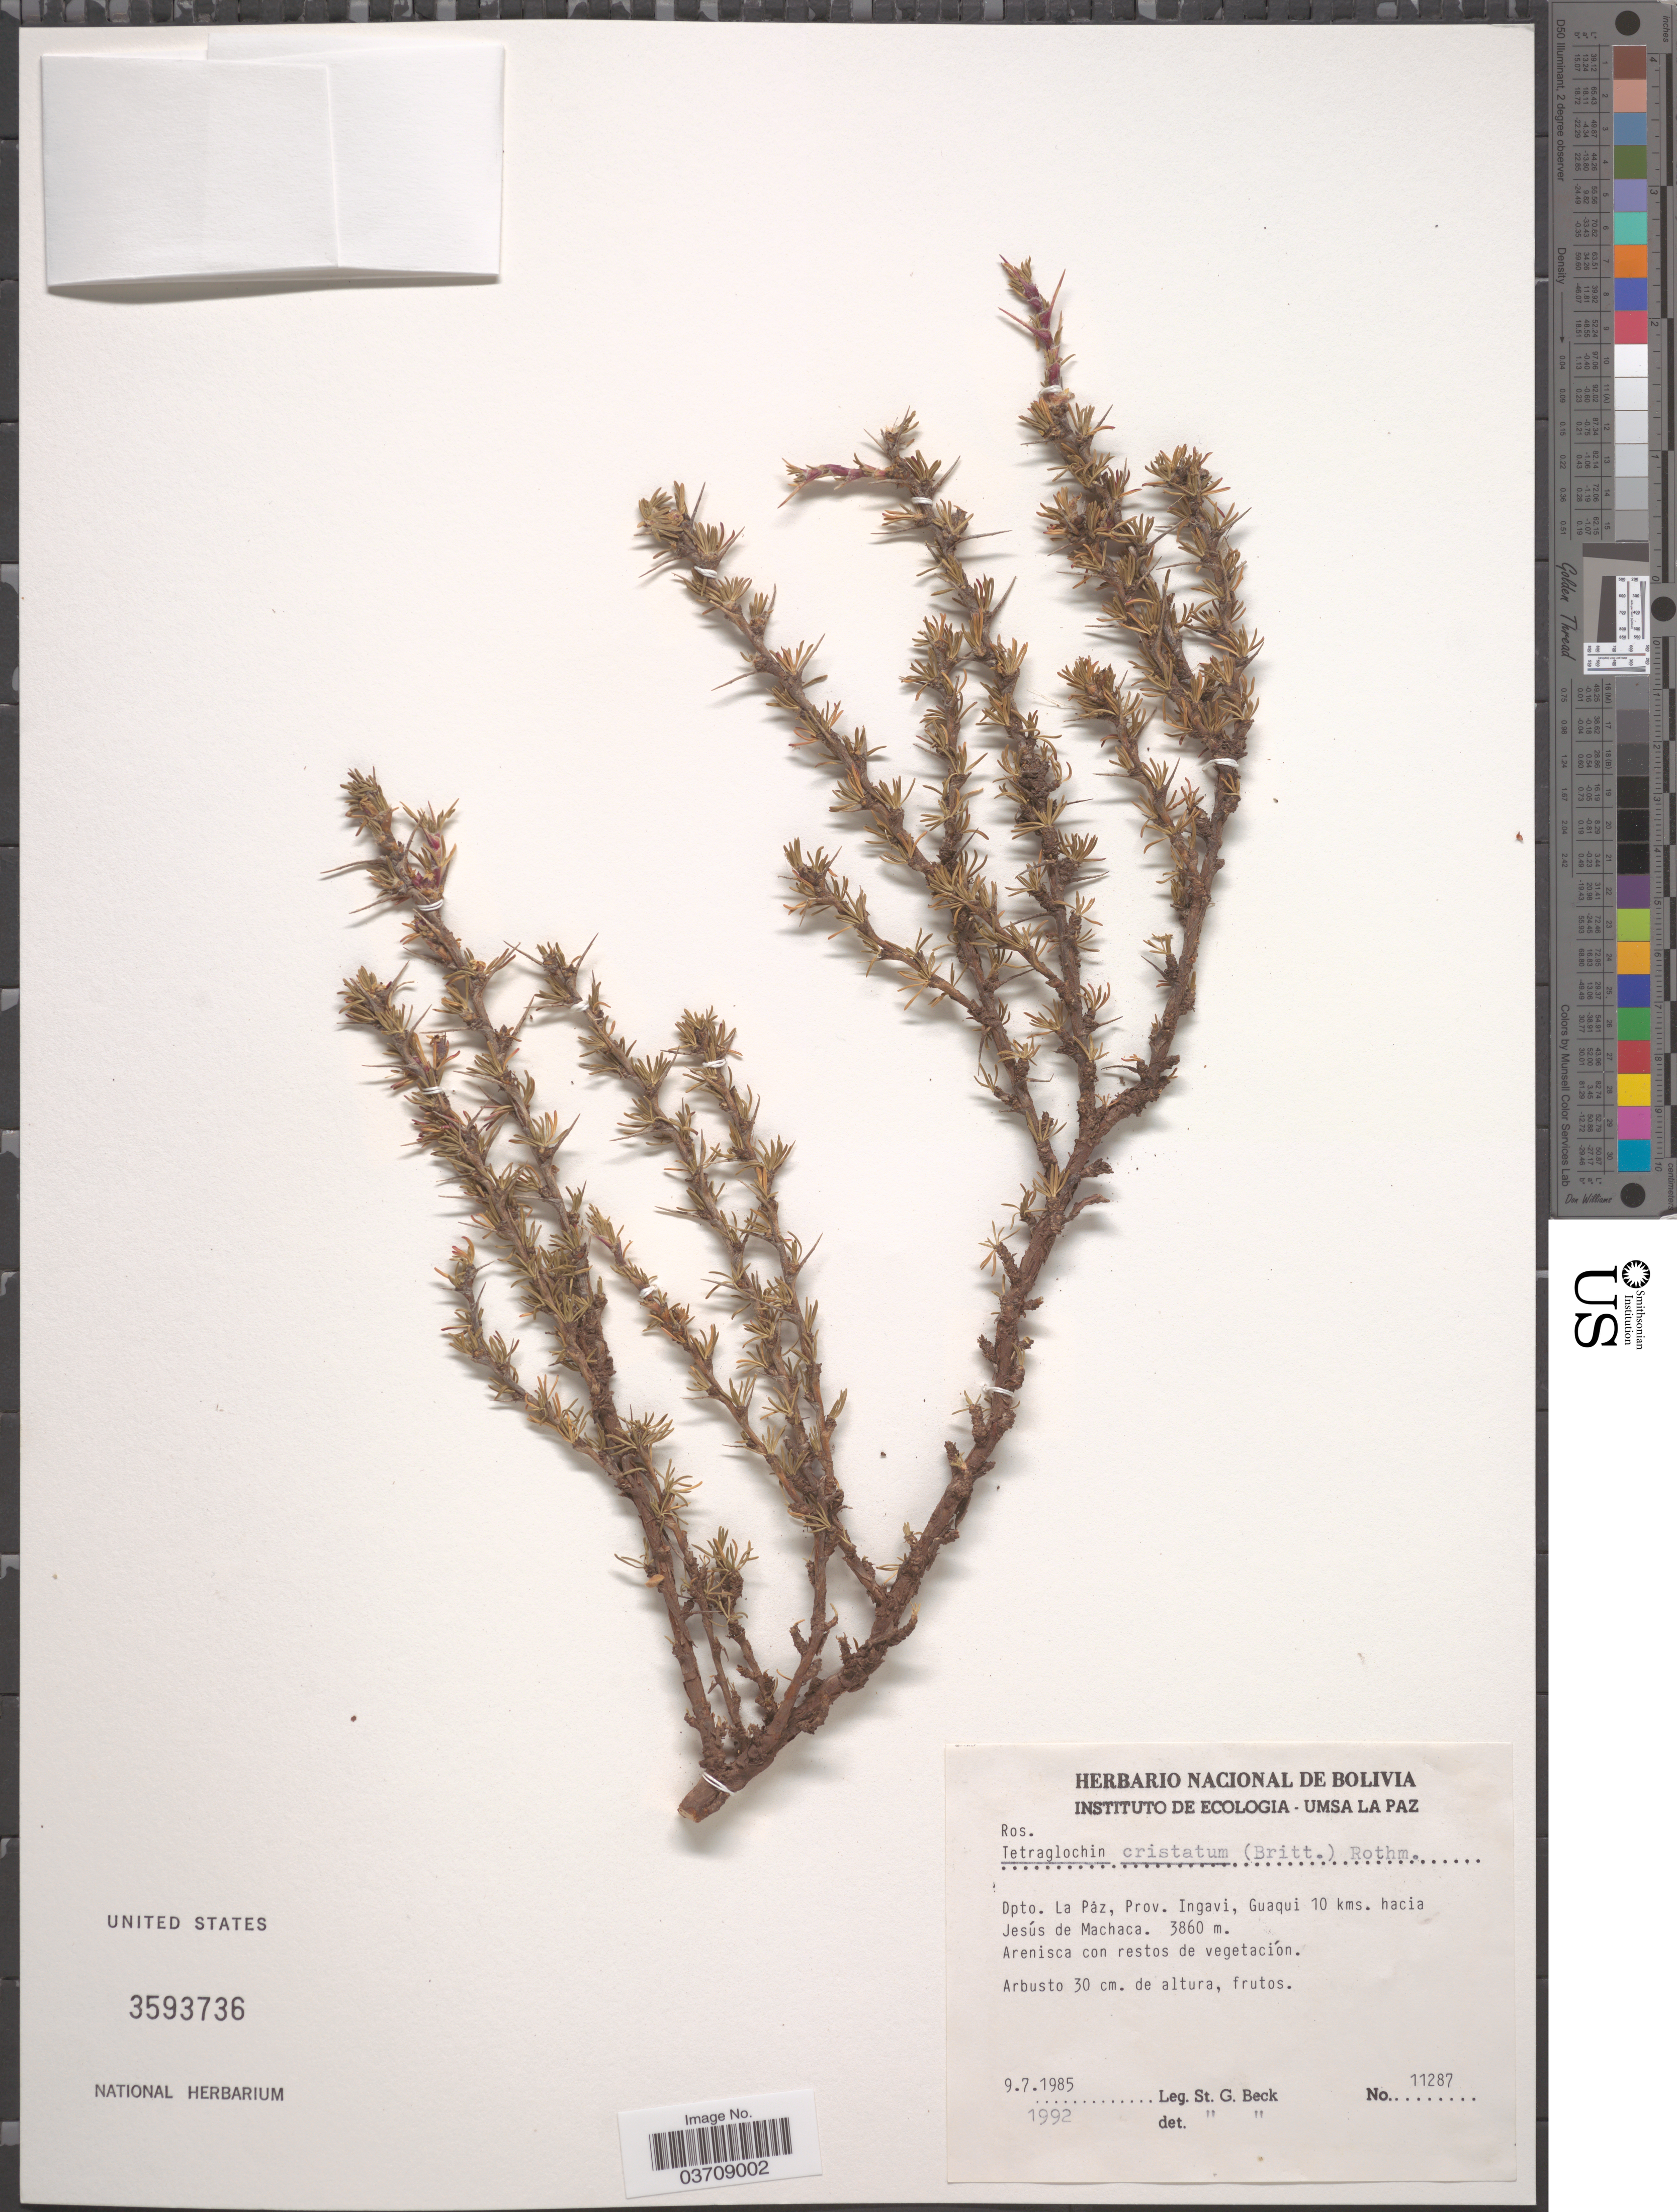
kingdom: Plantae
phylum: Tracheophyta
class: Magnoliopsida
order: Rosales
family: Rosaceae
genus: Tetraglochin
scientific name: Tetraglochin cristatum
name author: Rothm.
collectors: S. G. Beck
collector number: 11287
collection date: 1985-07-09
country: Bolivia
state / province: La Paz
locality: Dpto. La Paz, Prov. Ingavi, Guaqui 10 kms. hacia Jesús de Machaca.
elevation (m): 3860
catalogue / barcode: US 3593736